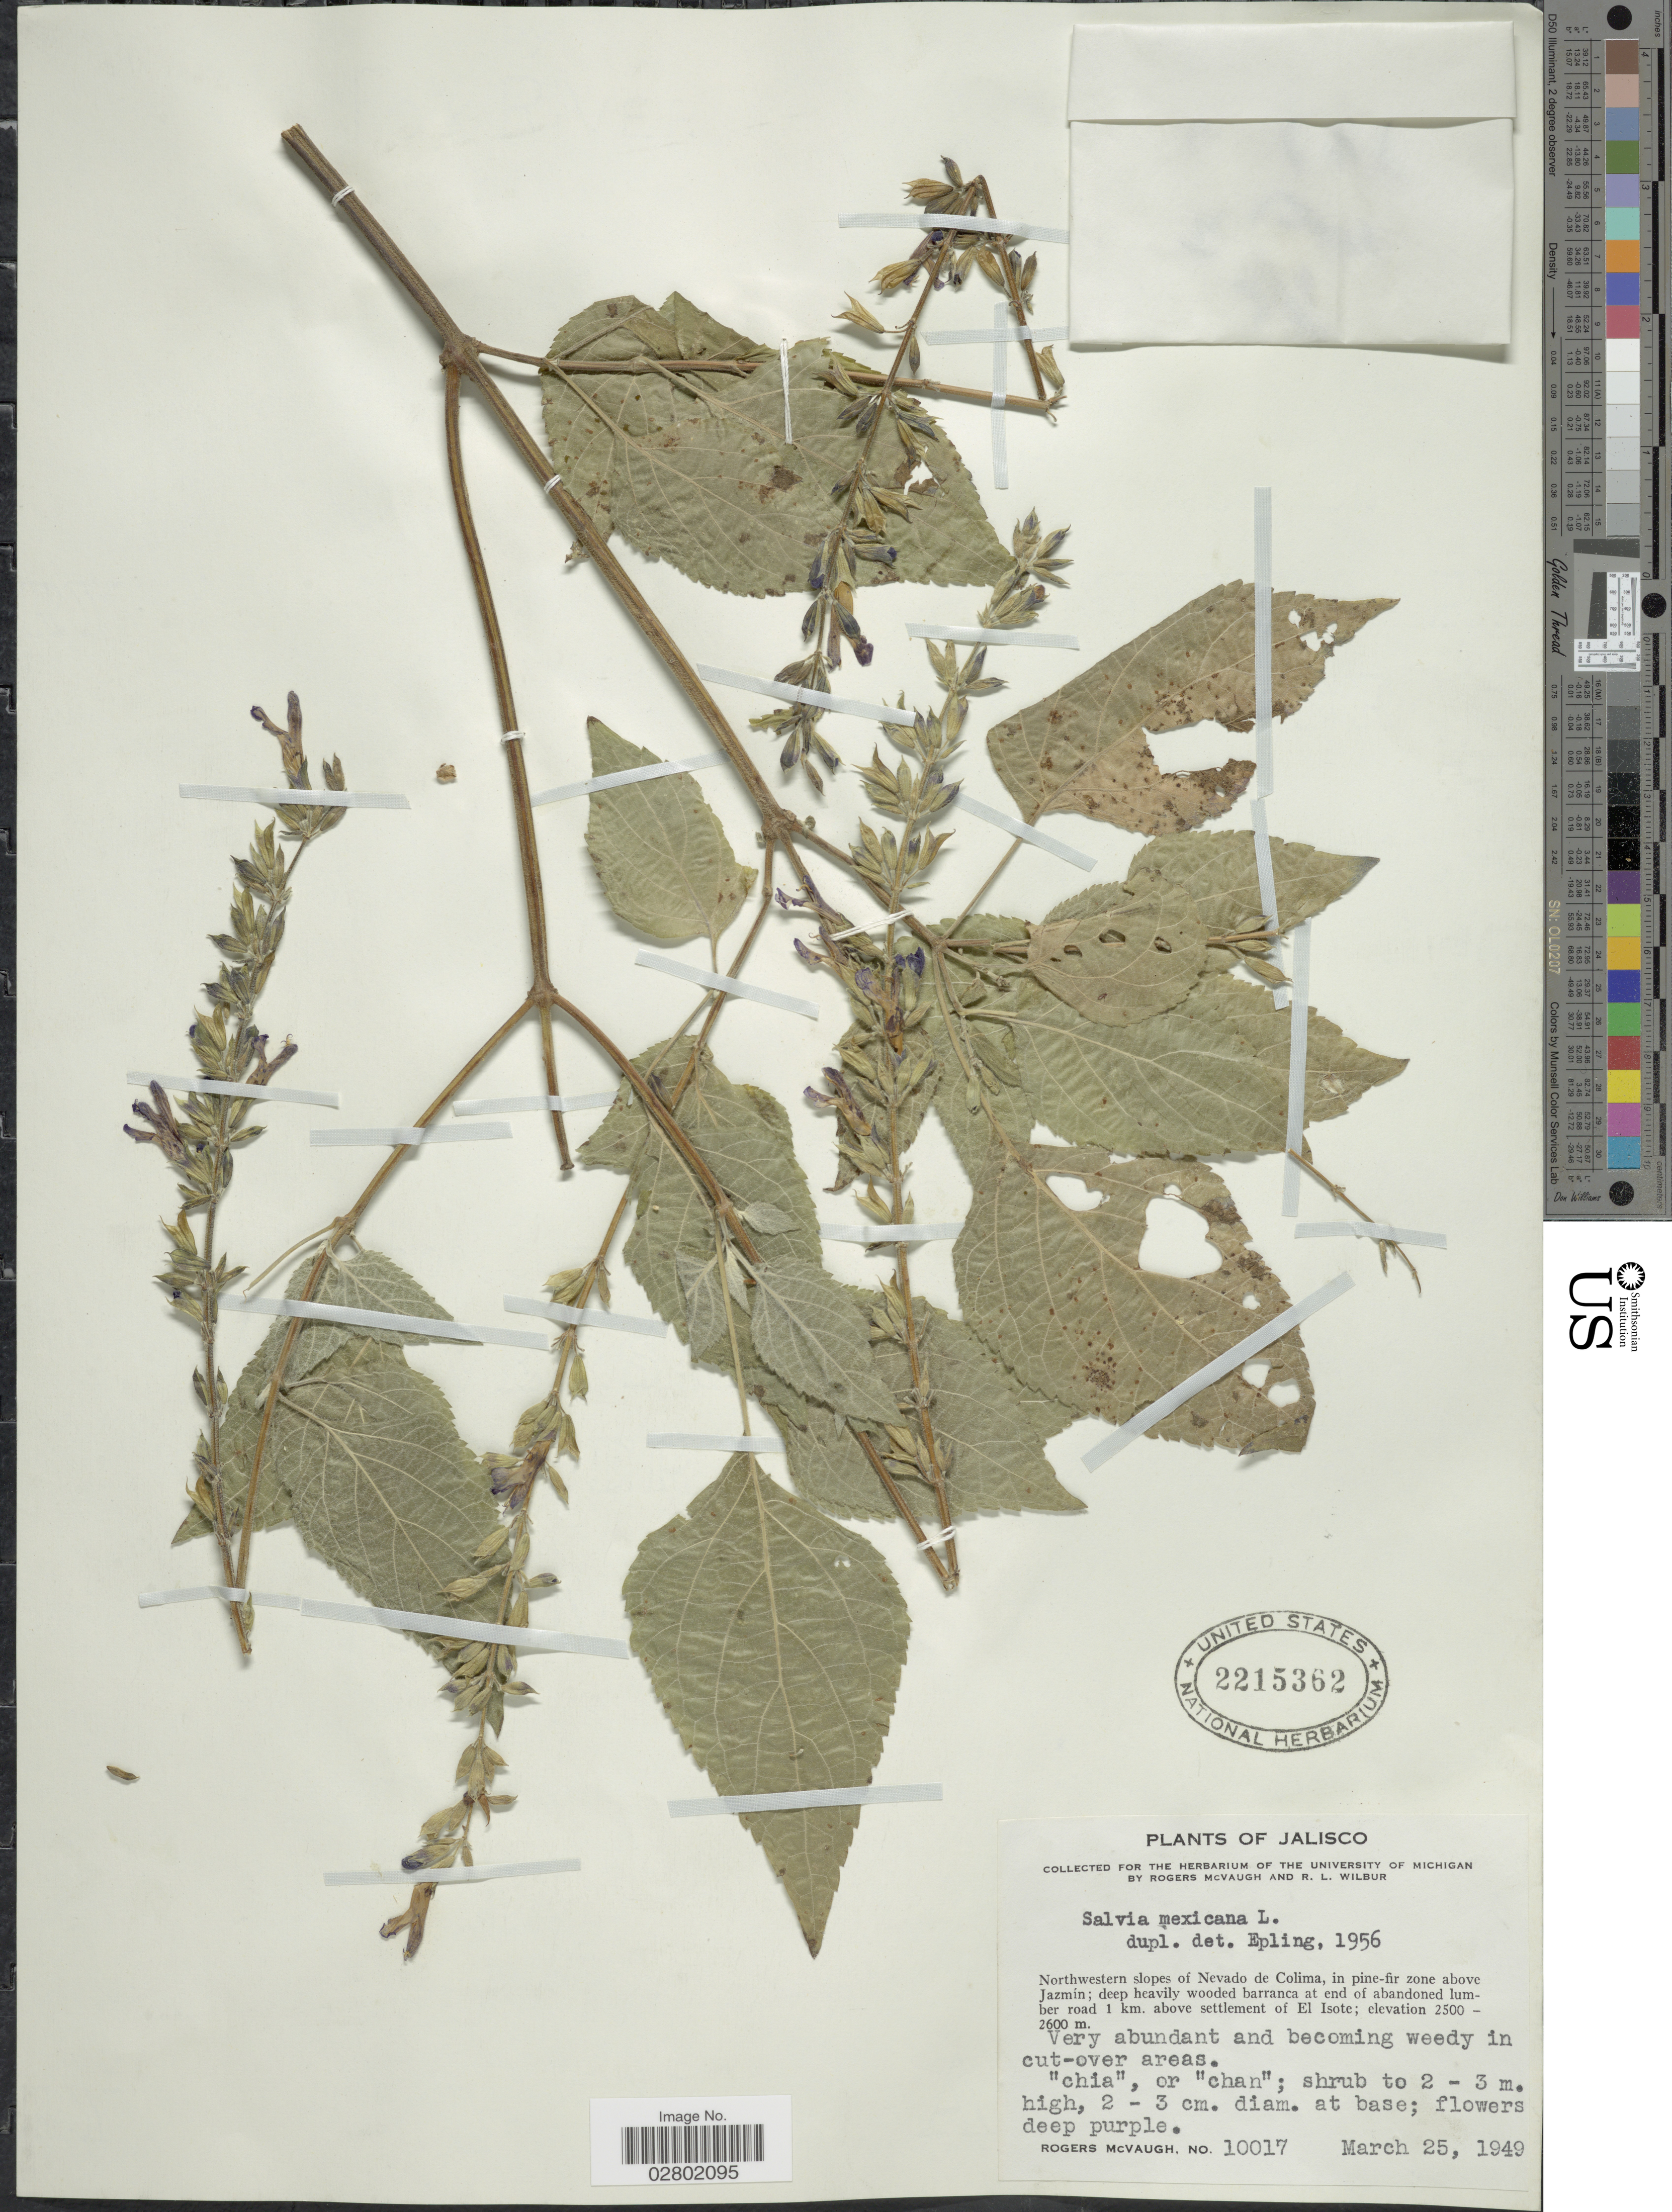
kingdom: Plantae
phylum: Tracheophyta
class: Magnoliopsida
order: Lamiales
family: Lamiaceae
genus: Salvia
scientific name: Salvia mexicana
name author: L.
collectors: R. McVaugh & R. L. Wilbur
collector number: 10017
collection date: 1949-03-25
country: Mexico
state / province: Jalisco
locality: Northwestern slopes of Nevado de Colima, in pine-fir zone above Jazmín; at end of abandoned lumber road 1 km. above settlement of El Isote.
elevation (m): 2500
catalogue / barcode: US 2215362